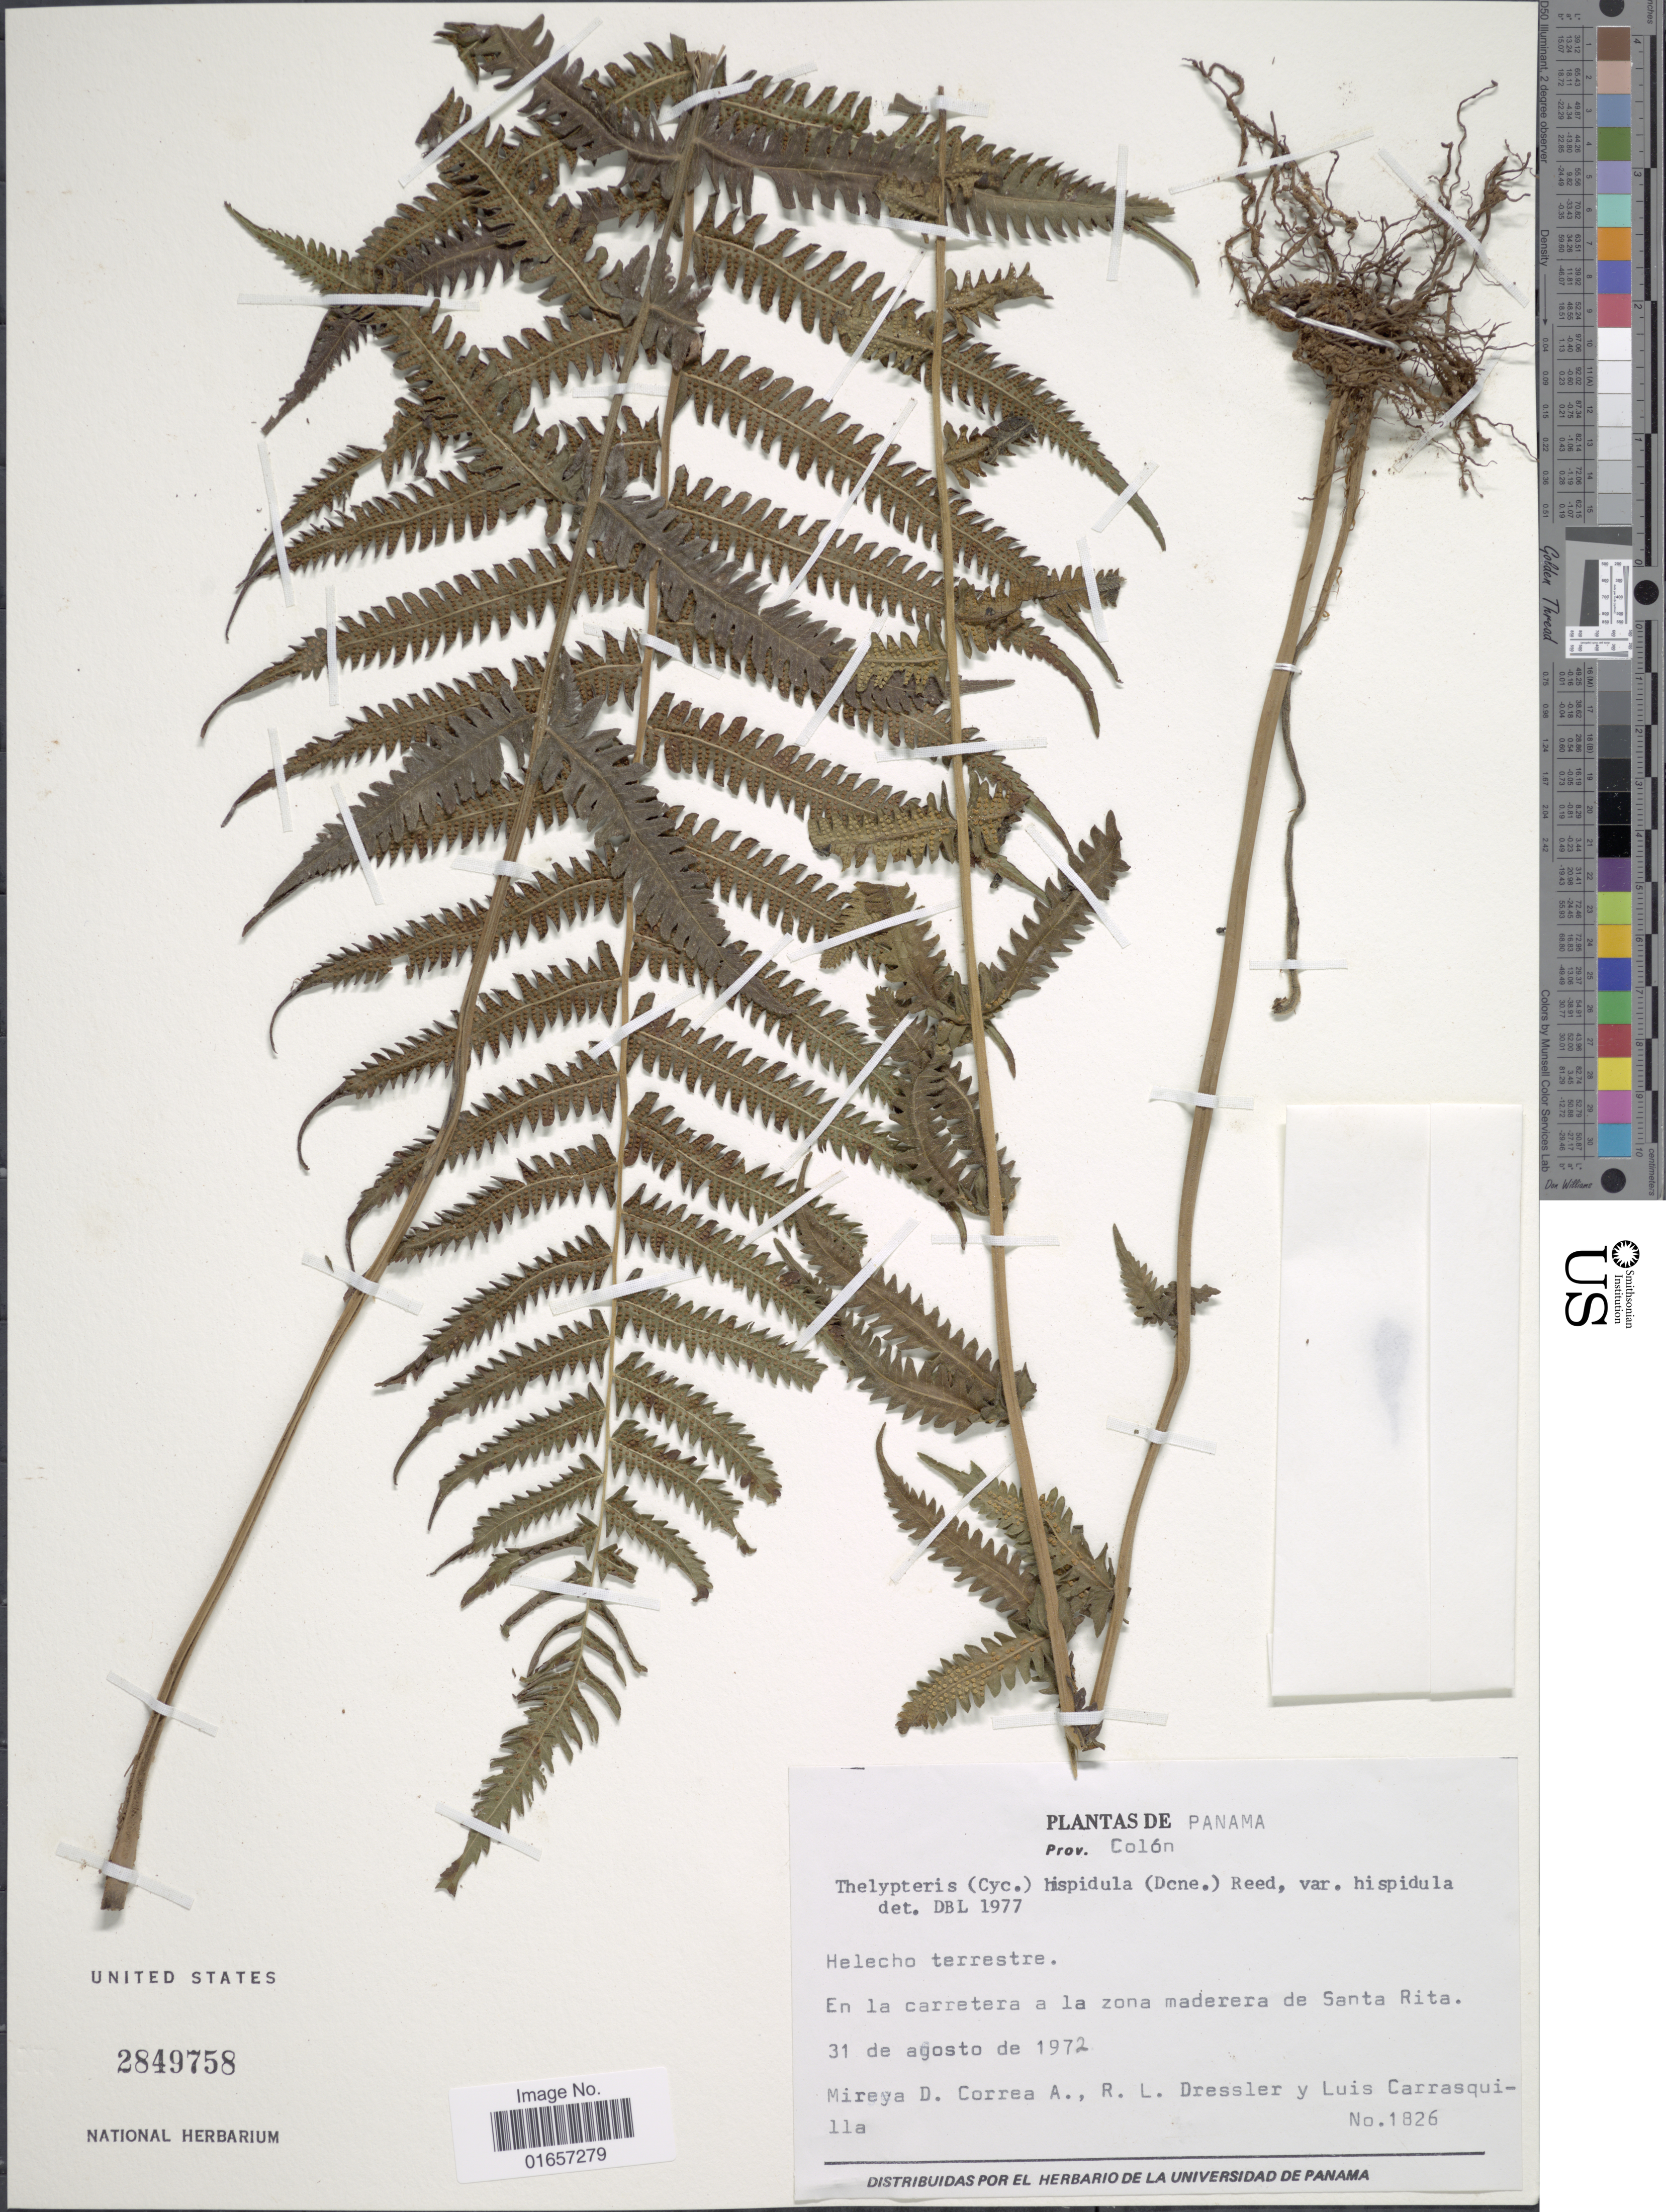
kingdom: Plantae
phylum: Tracheophyta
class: Polypodiopsida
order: Polypodiales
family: Thelypteridaceae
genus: Christella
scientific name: Christella hispidula var. hispidula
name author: (Decne.) Holttum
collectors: M. D. Corrêa-A., R. Dressler & L. Carrasquilla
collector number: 1826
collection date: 1972-08-31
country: Panama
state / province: Colón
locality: En la carretera a la zona maderera de Santa Rita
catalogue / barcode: US 2849758